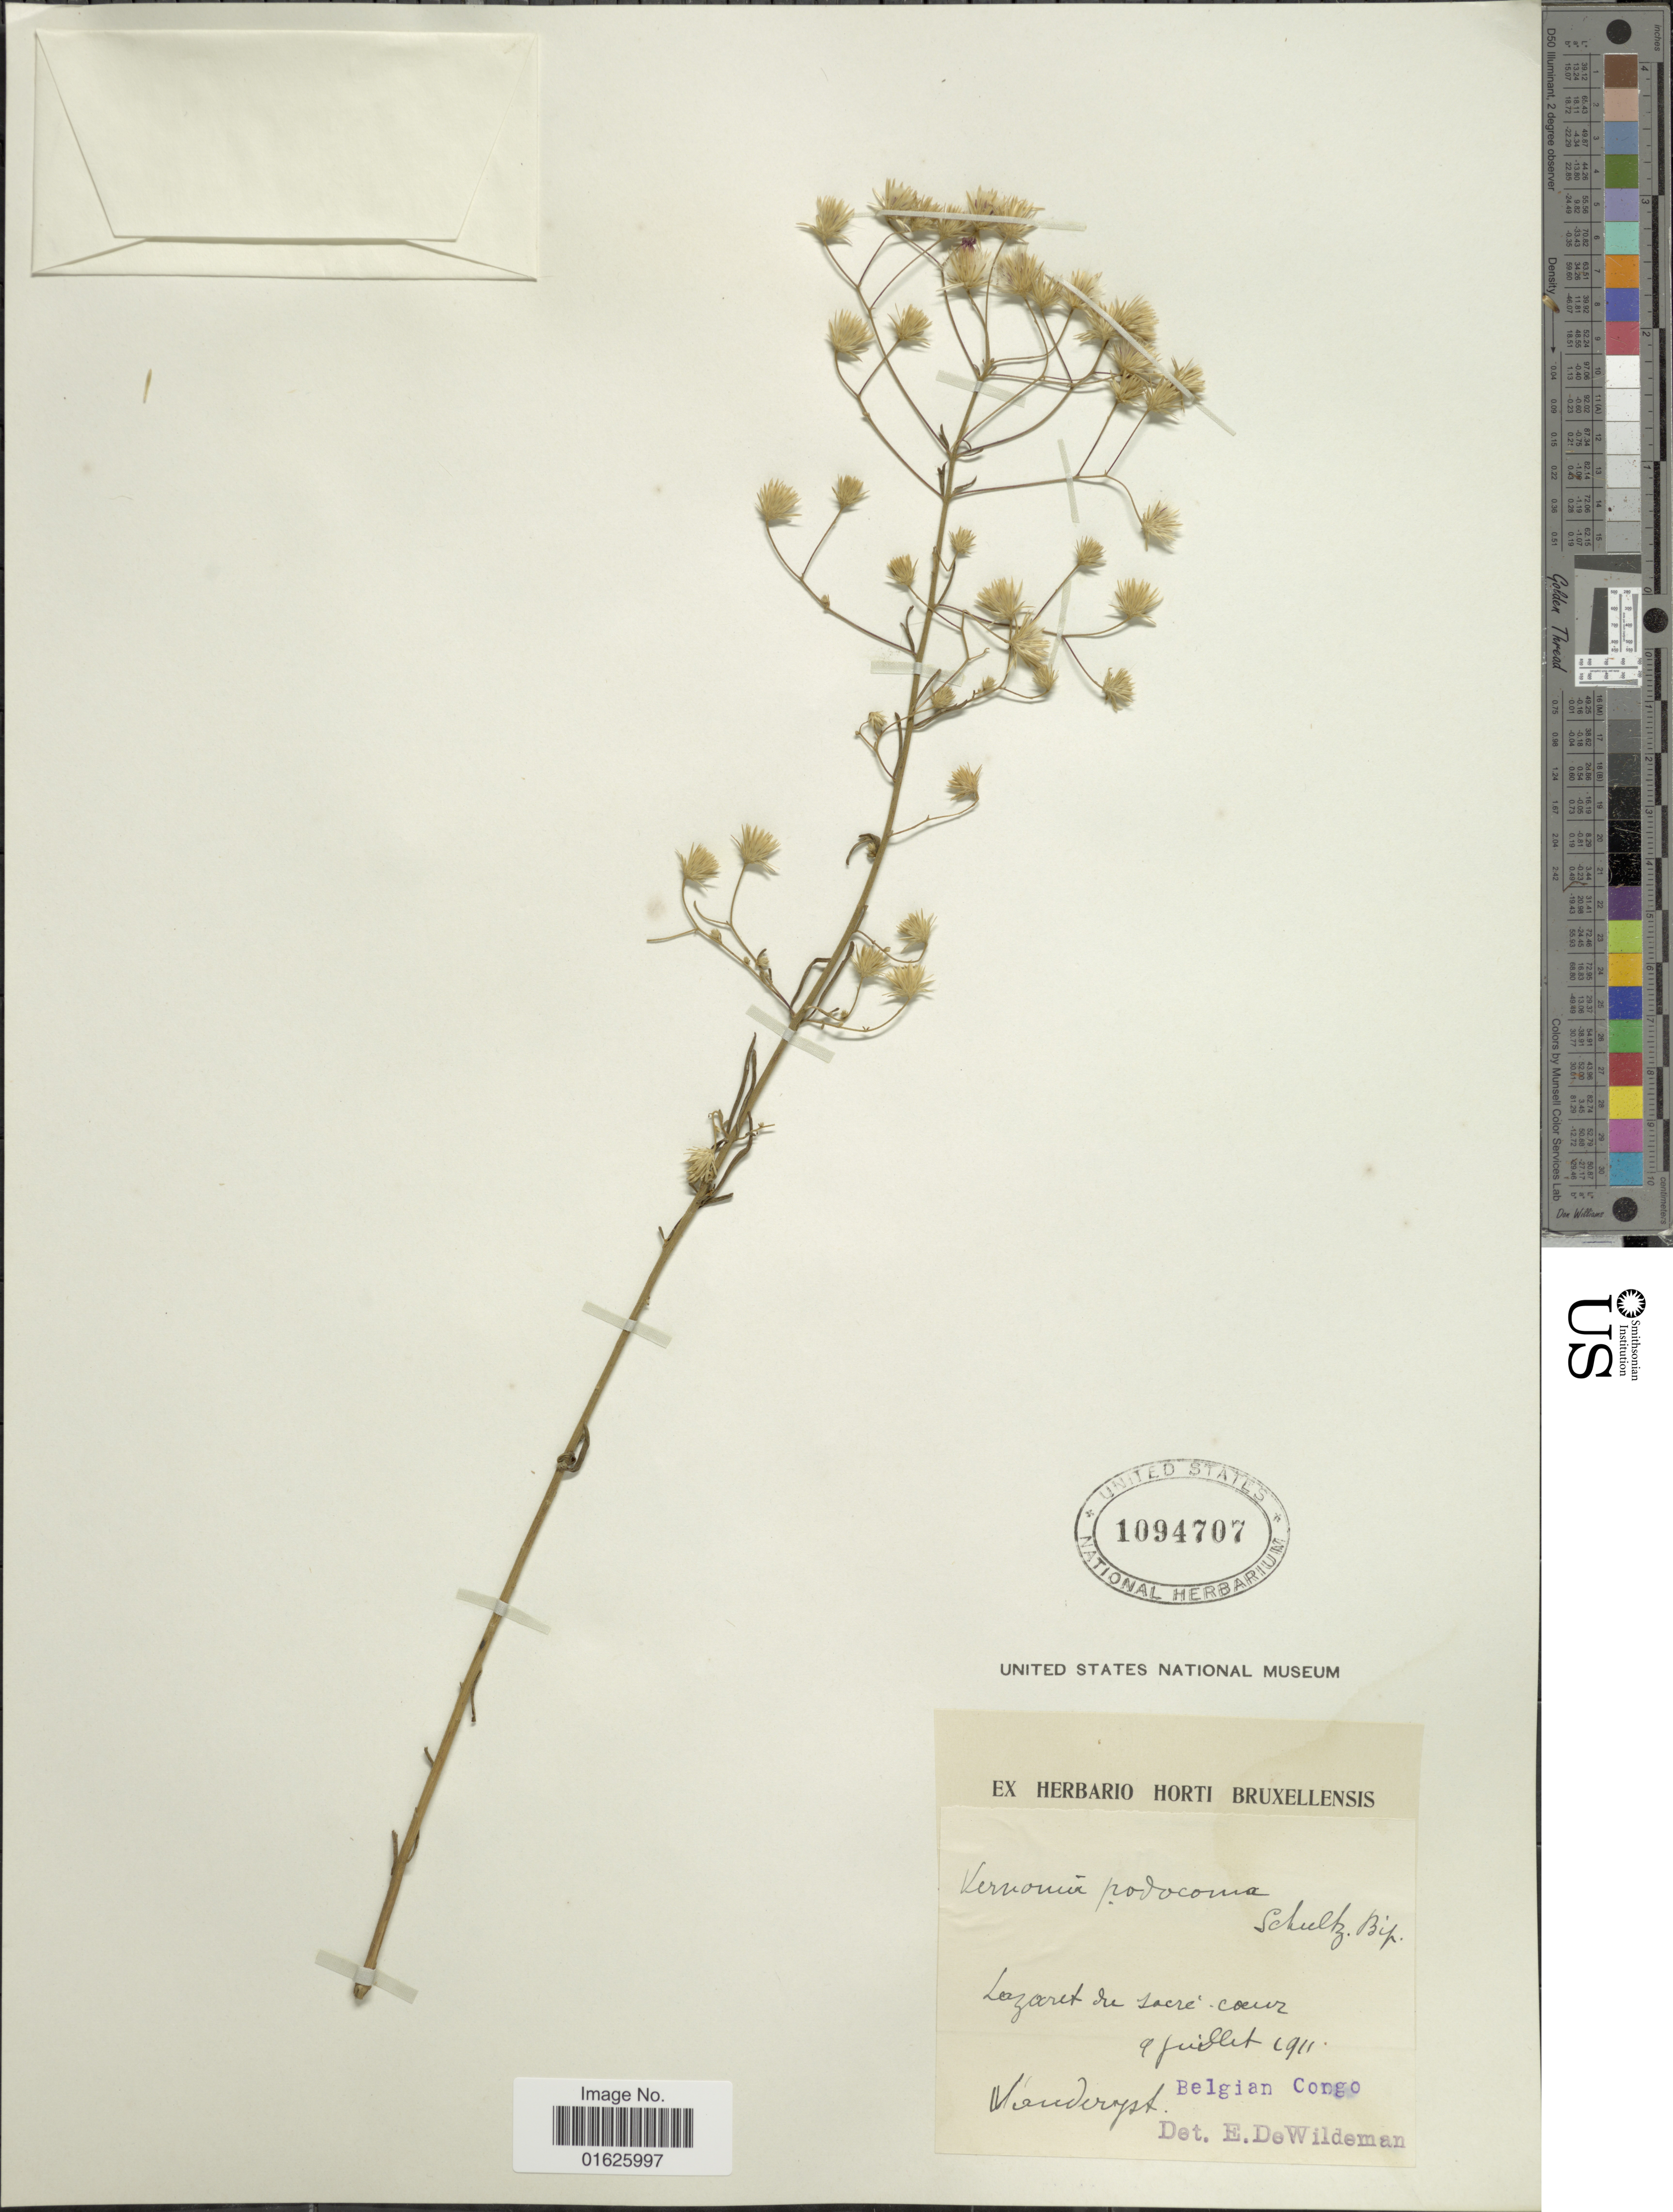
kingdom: Plantae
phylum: Tracheophyta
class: Magnoliopsida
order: Asterales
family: Asteraceae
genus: Polydora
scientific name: Polydora poskeana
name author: (Vatke & Hildebr.) H. Rob.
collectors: Vanderyst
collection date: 1911-07-09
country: Congo, Democratic Republic of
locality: Lazaret du Sacre; Cær, Belgian Congo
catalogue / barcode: US 1094707